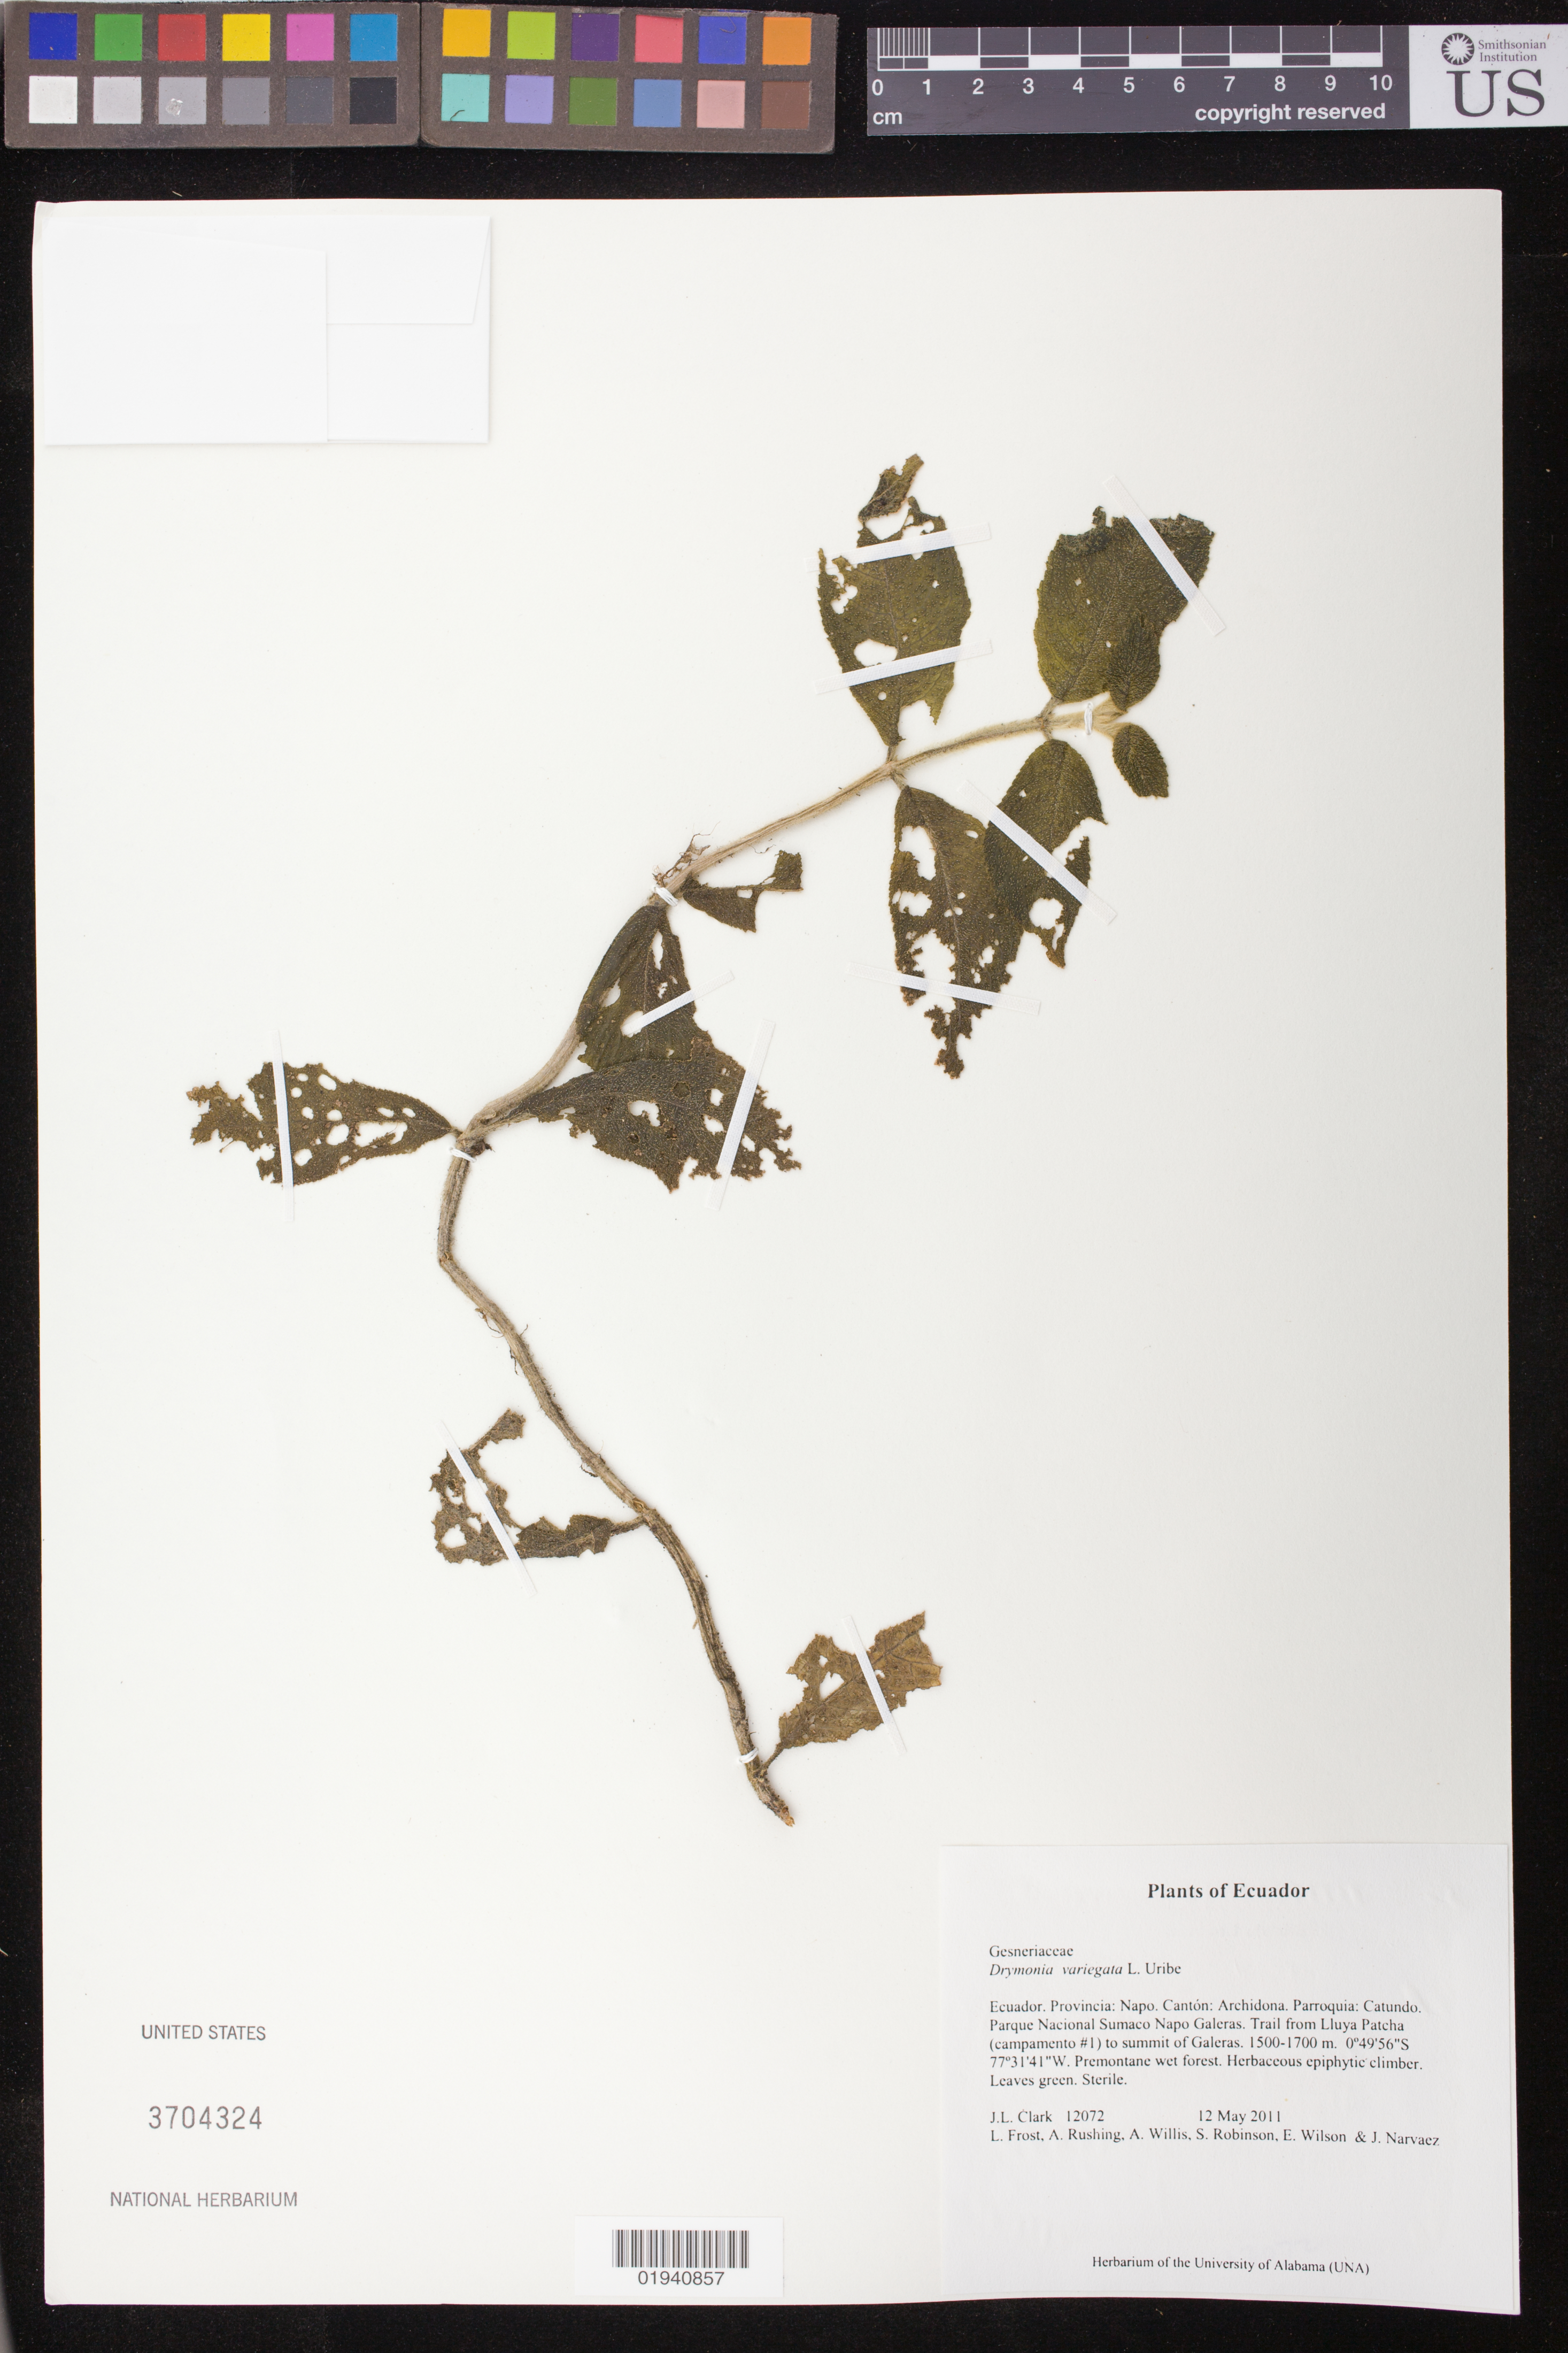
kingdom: Plantae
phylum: Tracheophyta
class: Magnoliopsida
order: Lamiales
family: Gesneriaceae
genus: Drymonia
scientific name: Drymonia variegata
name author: L. Uribe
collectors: J. L. Clark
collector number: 12072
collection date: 2011-05-12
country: Ecuador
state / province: Napo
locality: Canton: Archidona. Parroquia Catundo. Parque National Sumaco Napo Galeras. Trail from Lluya Patcha (campamento #1) to summit of Galeras.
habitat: Premontane wet forest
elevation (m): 1500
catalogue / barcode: US 3704324